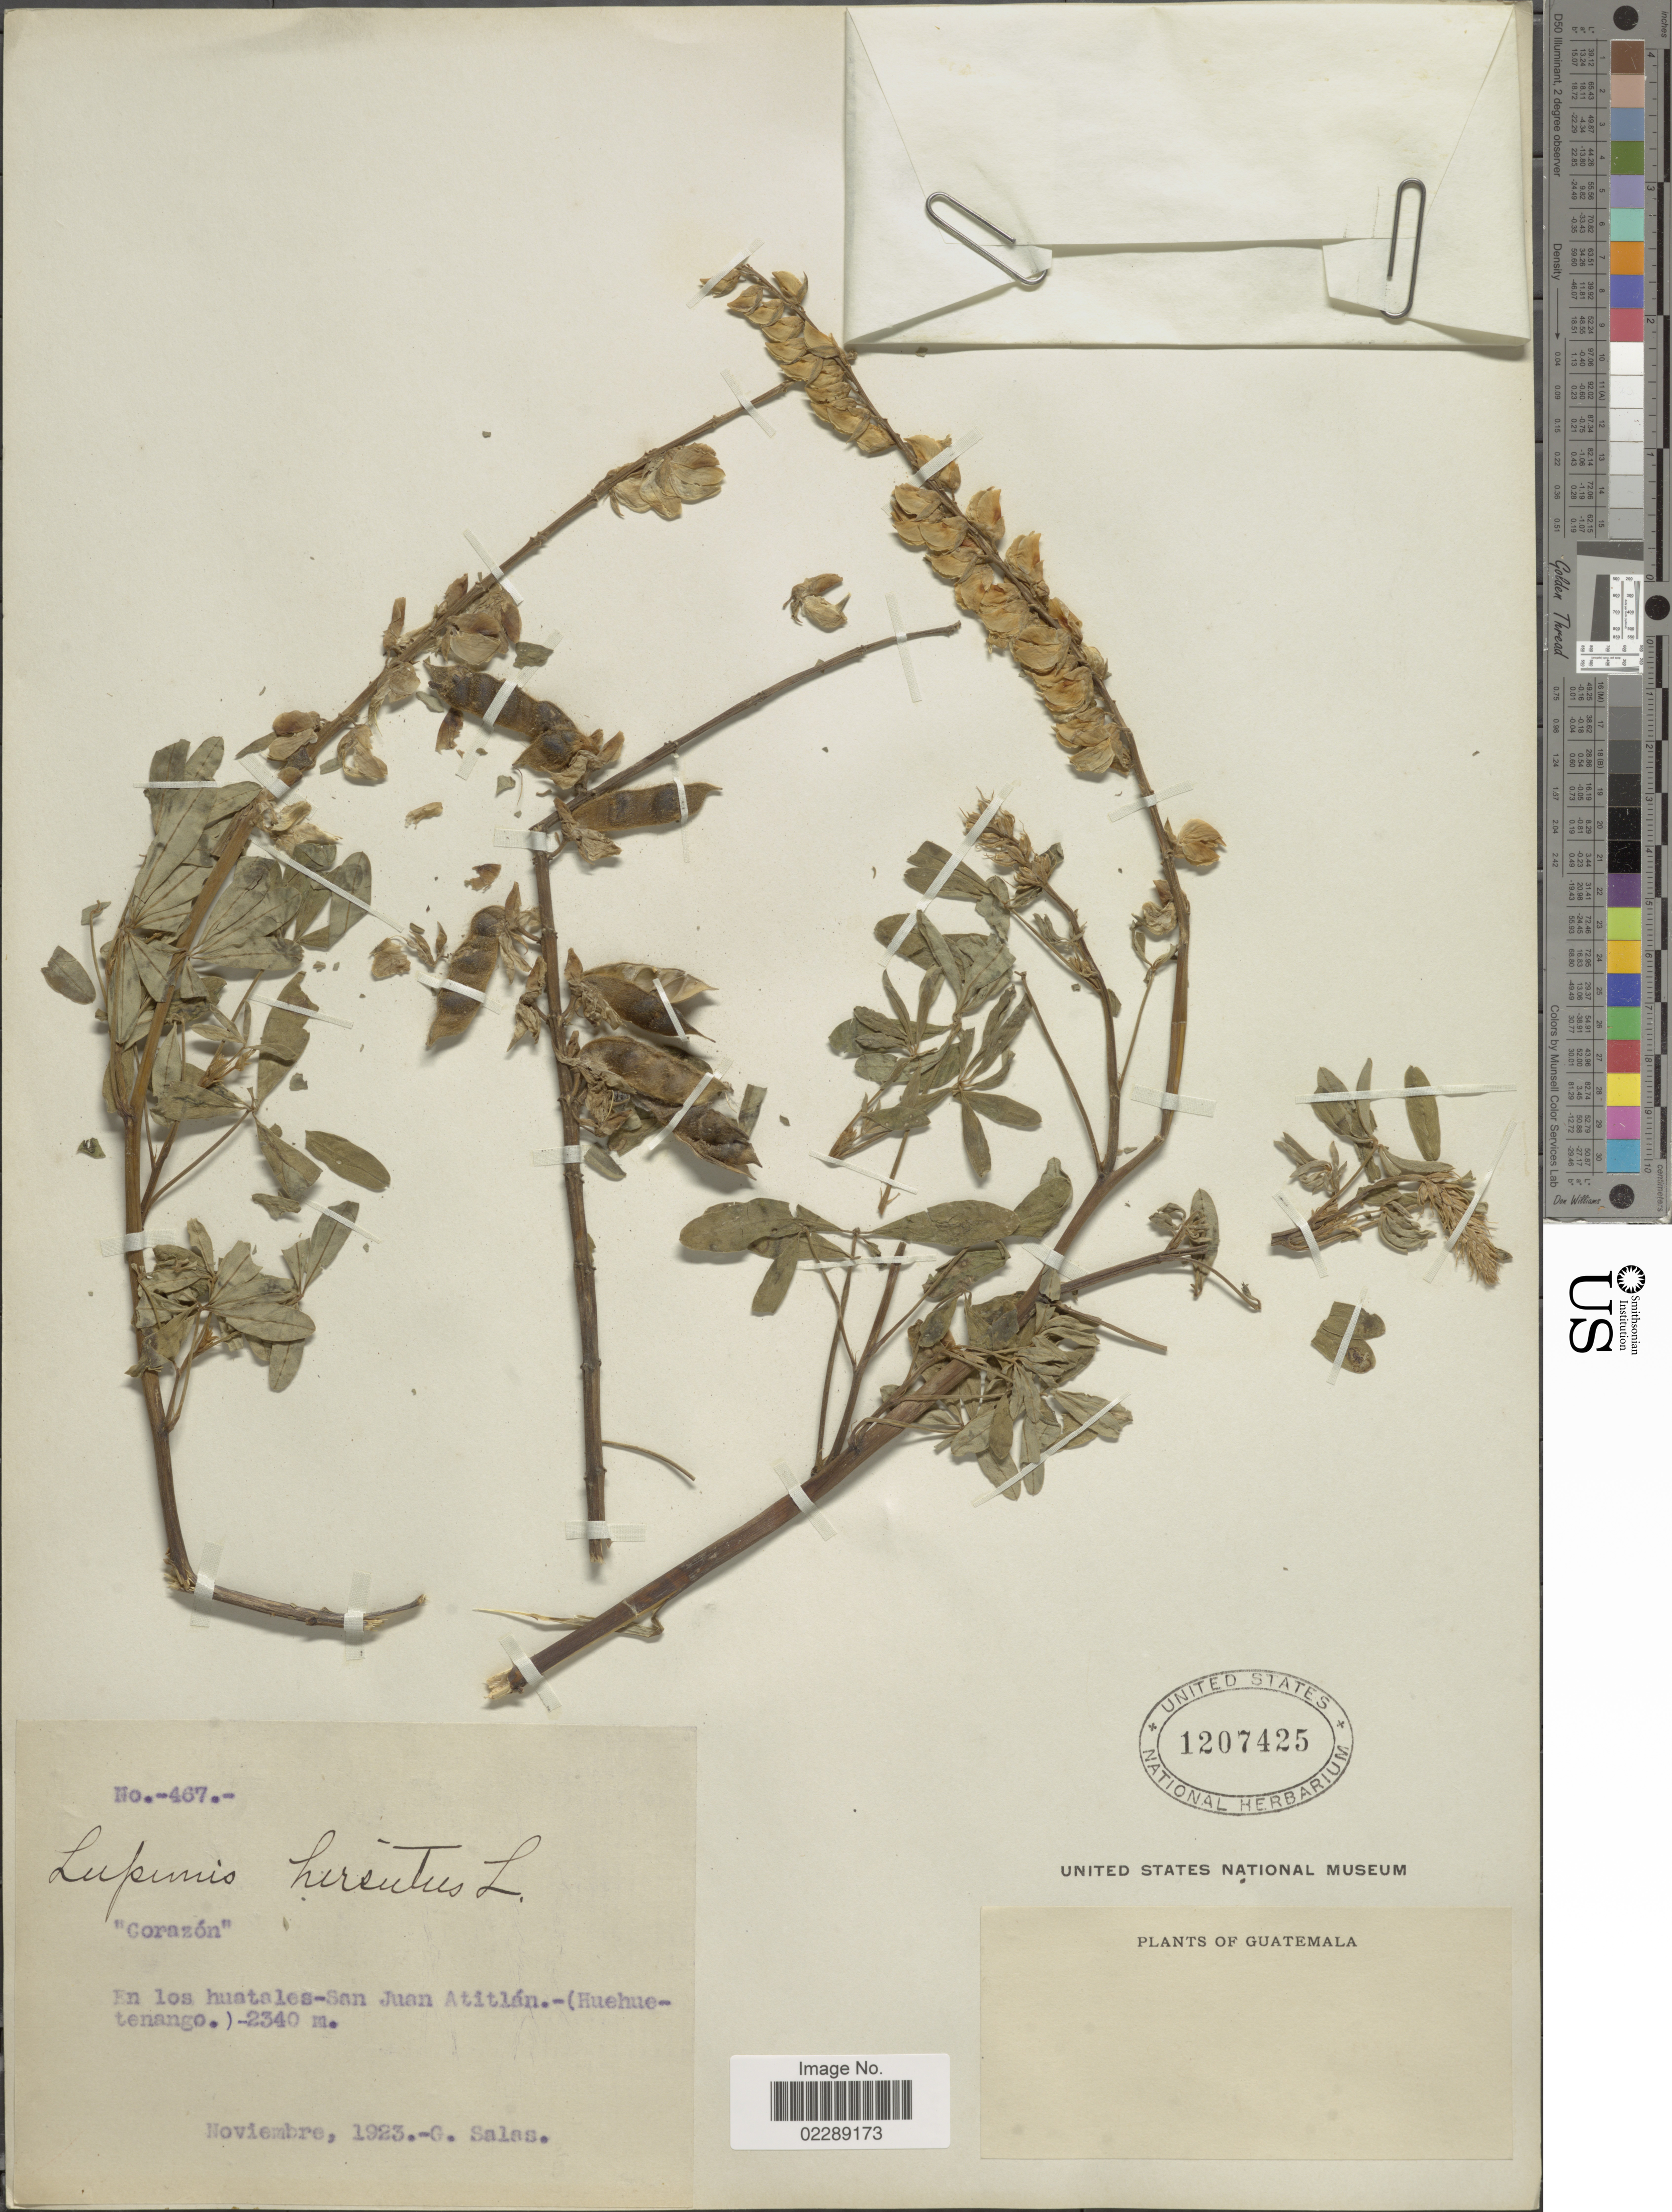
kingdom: Plantae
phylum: Tracheophyta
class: Magnoliopsida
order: Fabales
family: Fabaceae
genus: Lupinus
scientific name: Lupinus hirsutus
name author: L.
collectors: G. Salas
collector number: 467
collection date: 1923-11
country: Guatemala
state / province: Huehuetenango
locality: En los huatales, San Juan Atitlan (Huehuetenango)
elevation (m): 2340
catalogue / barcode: US 127425